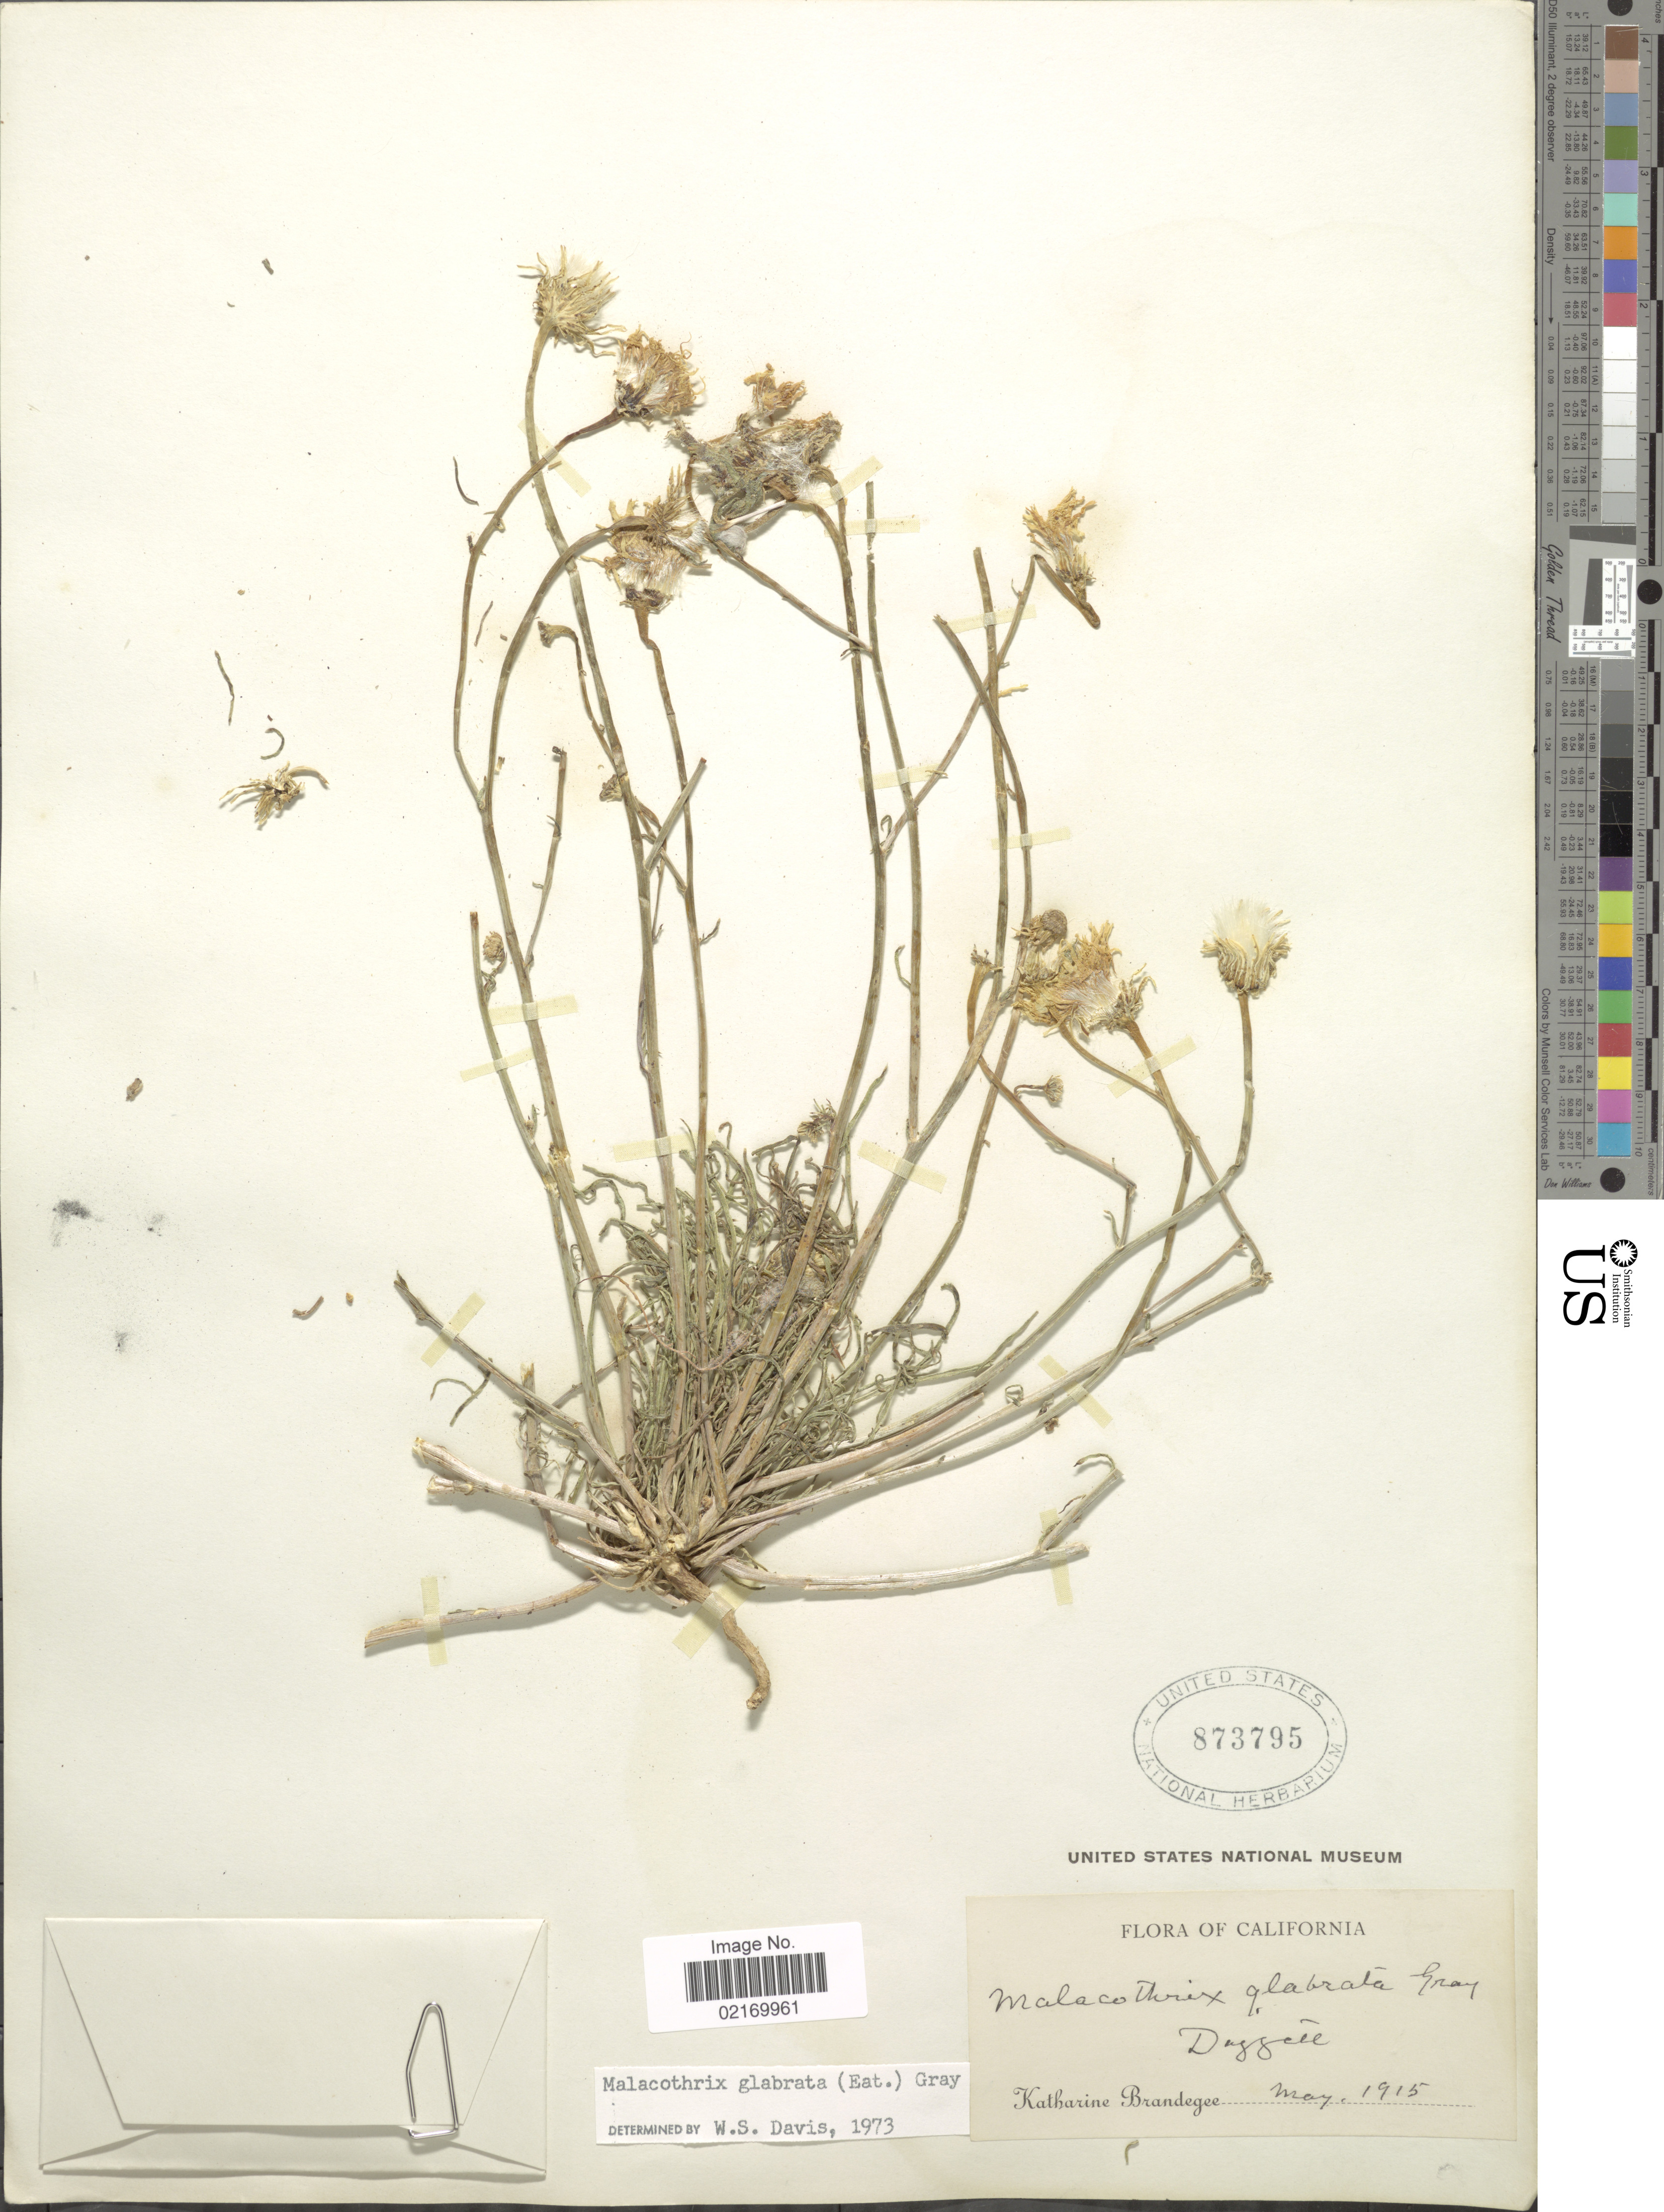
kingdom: Plantae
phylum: Tracheophyta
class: Magnoliopsida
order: Asterales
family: Asteraceae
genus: Malacothrix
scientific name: Malacothrix glabrata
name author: (A. Gray ex D.C. Eaton) A. Gray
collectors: M. K. Brandegee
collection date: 1915-05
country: United States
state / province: California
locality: Daggett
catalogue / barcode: US 873795